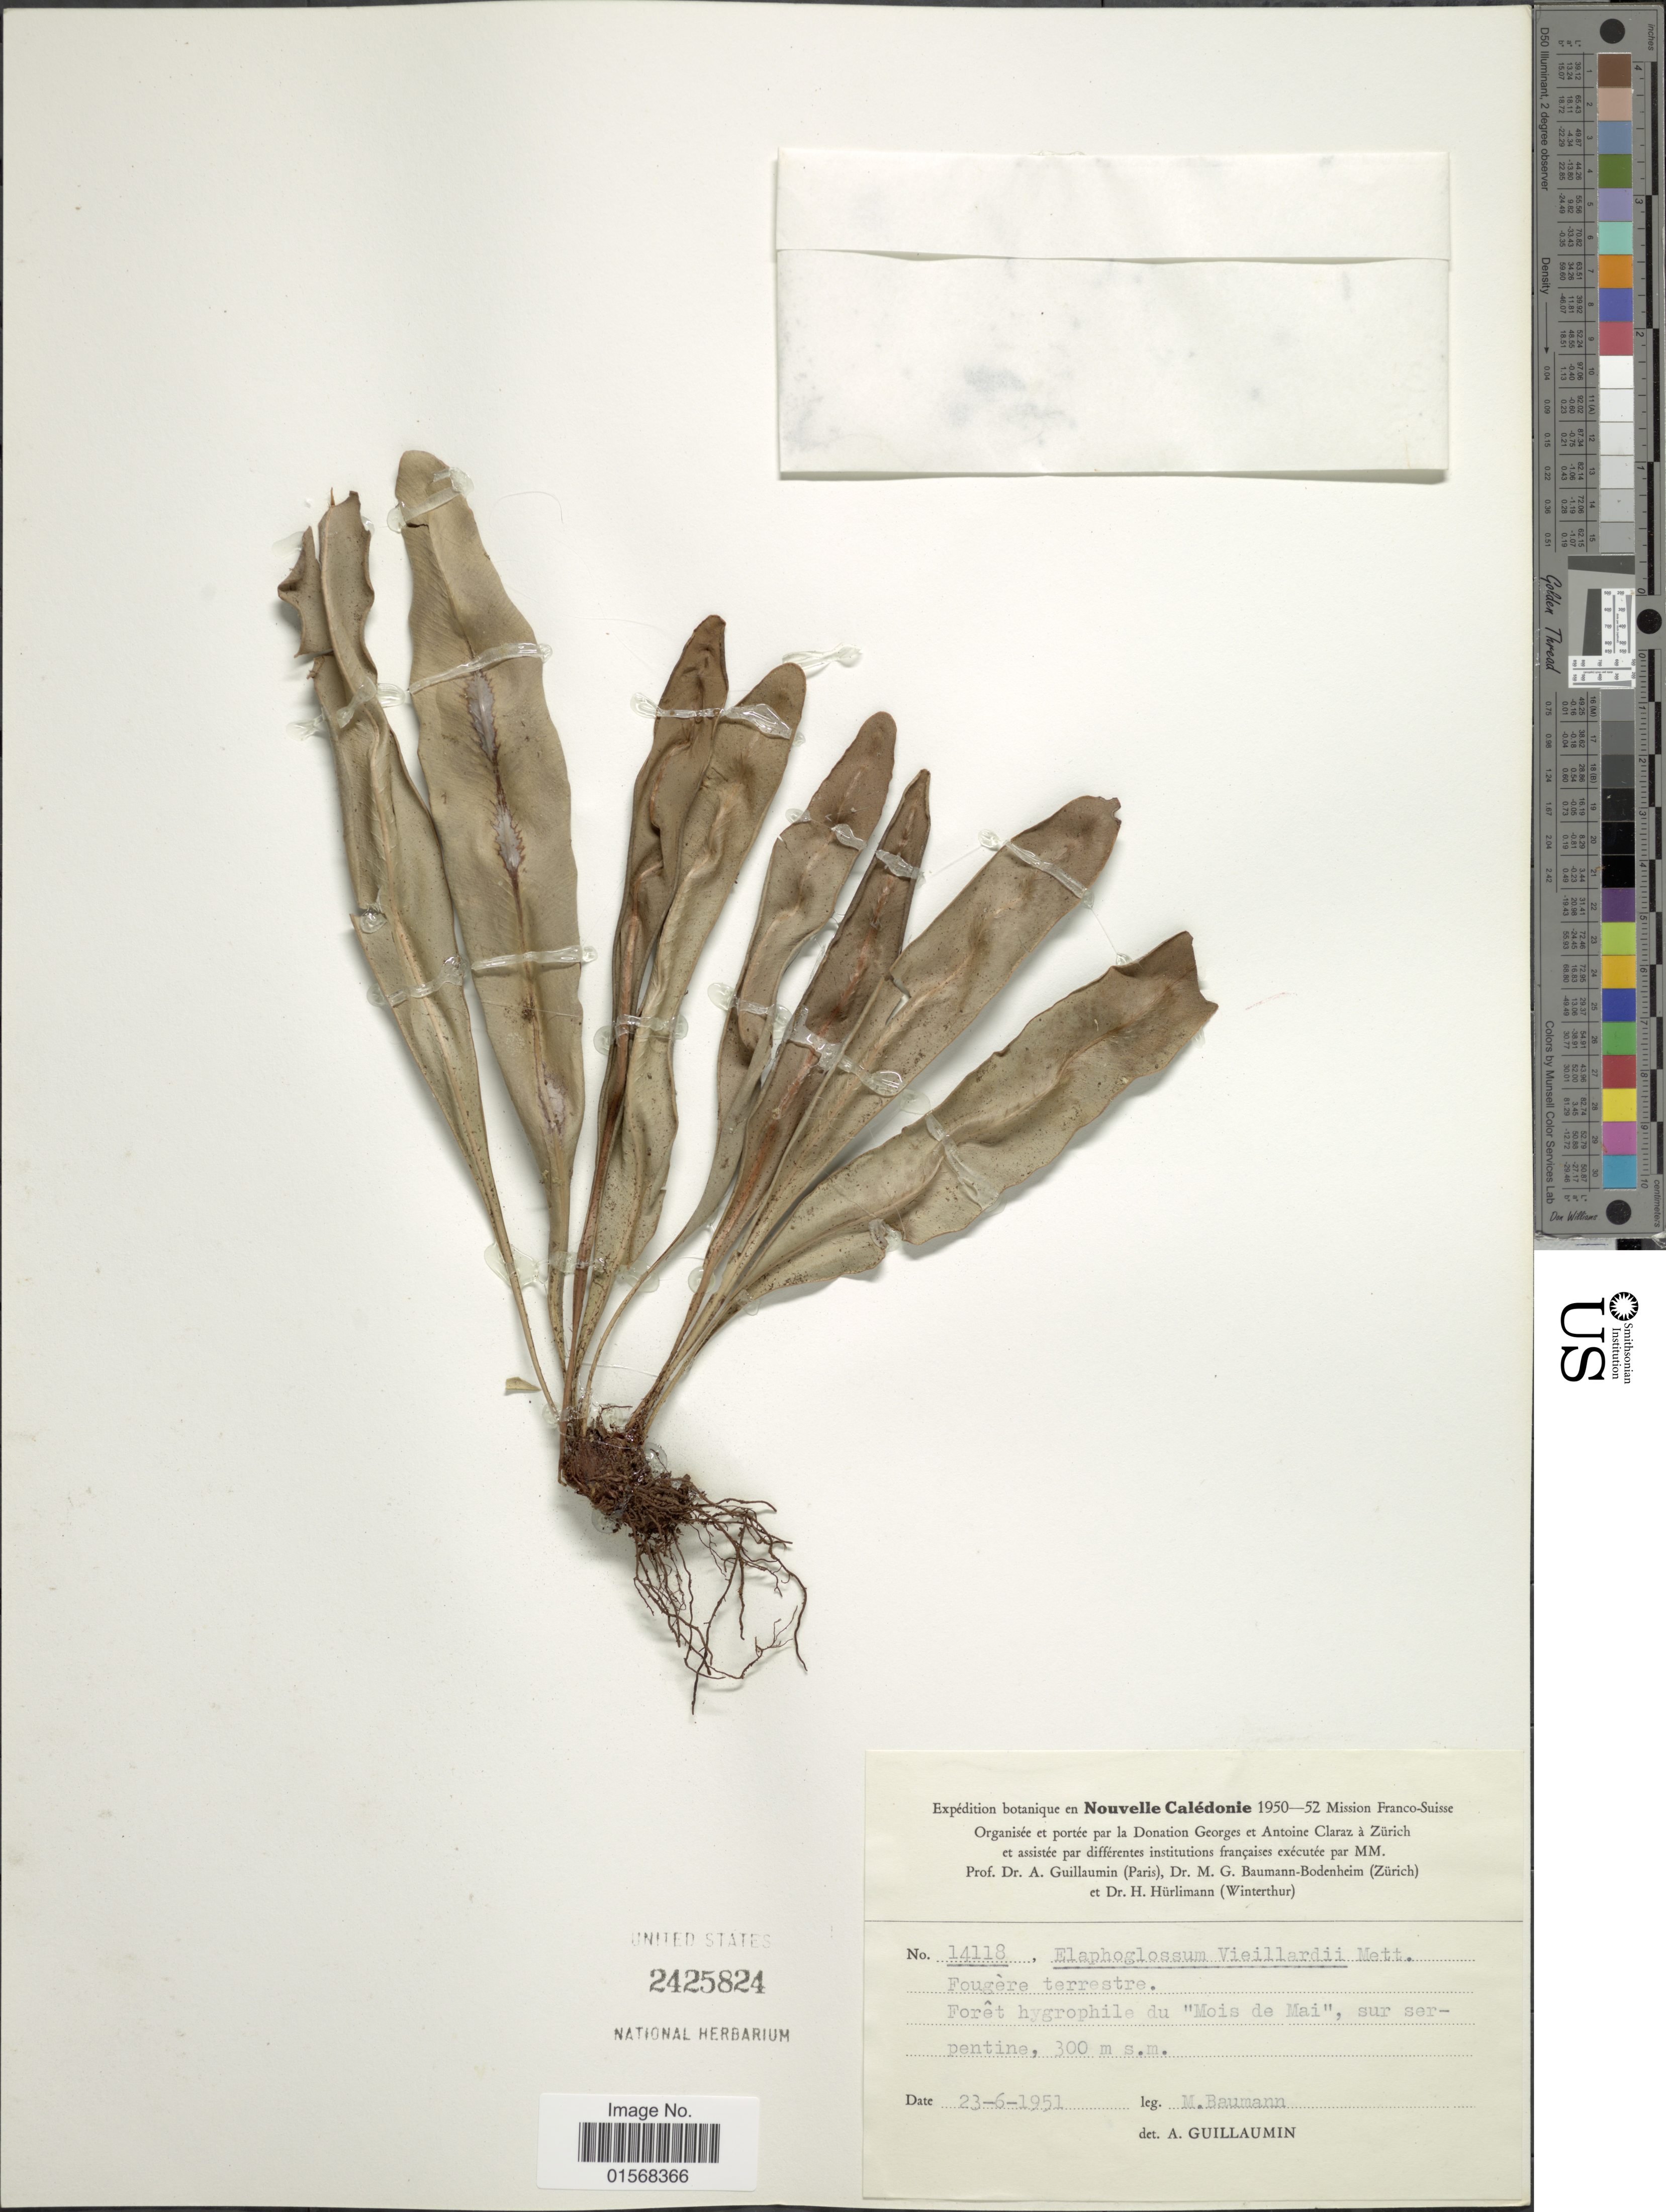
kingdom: Plantae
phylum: Tracheophyta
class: Polypodiopsida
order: Polypodiales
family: Dryopteridaceae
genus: Elaphoglossum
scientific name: Elaphoglossum vieillardii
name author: (Mett.) T. Moore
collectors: M. Baumann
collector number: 14118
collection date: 1951-06-23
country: New Caledonia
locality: Nouvelle Caledonie. Foret hygrophile du "Mois de Mai", sur serpentine.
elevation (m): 300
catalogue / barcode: US 2425824